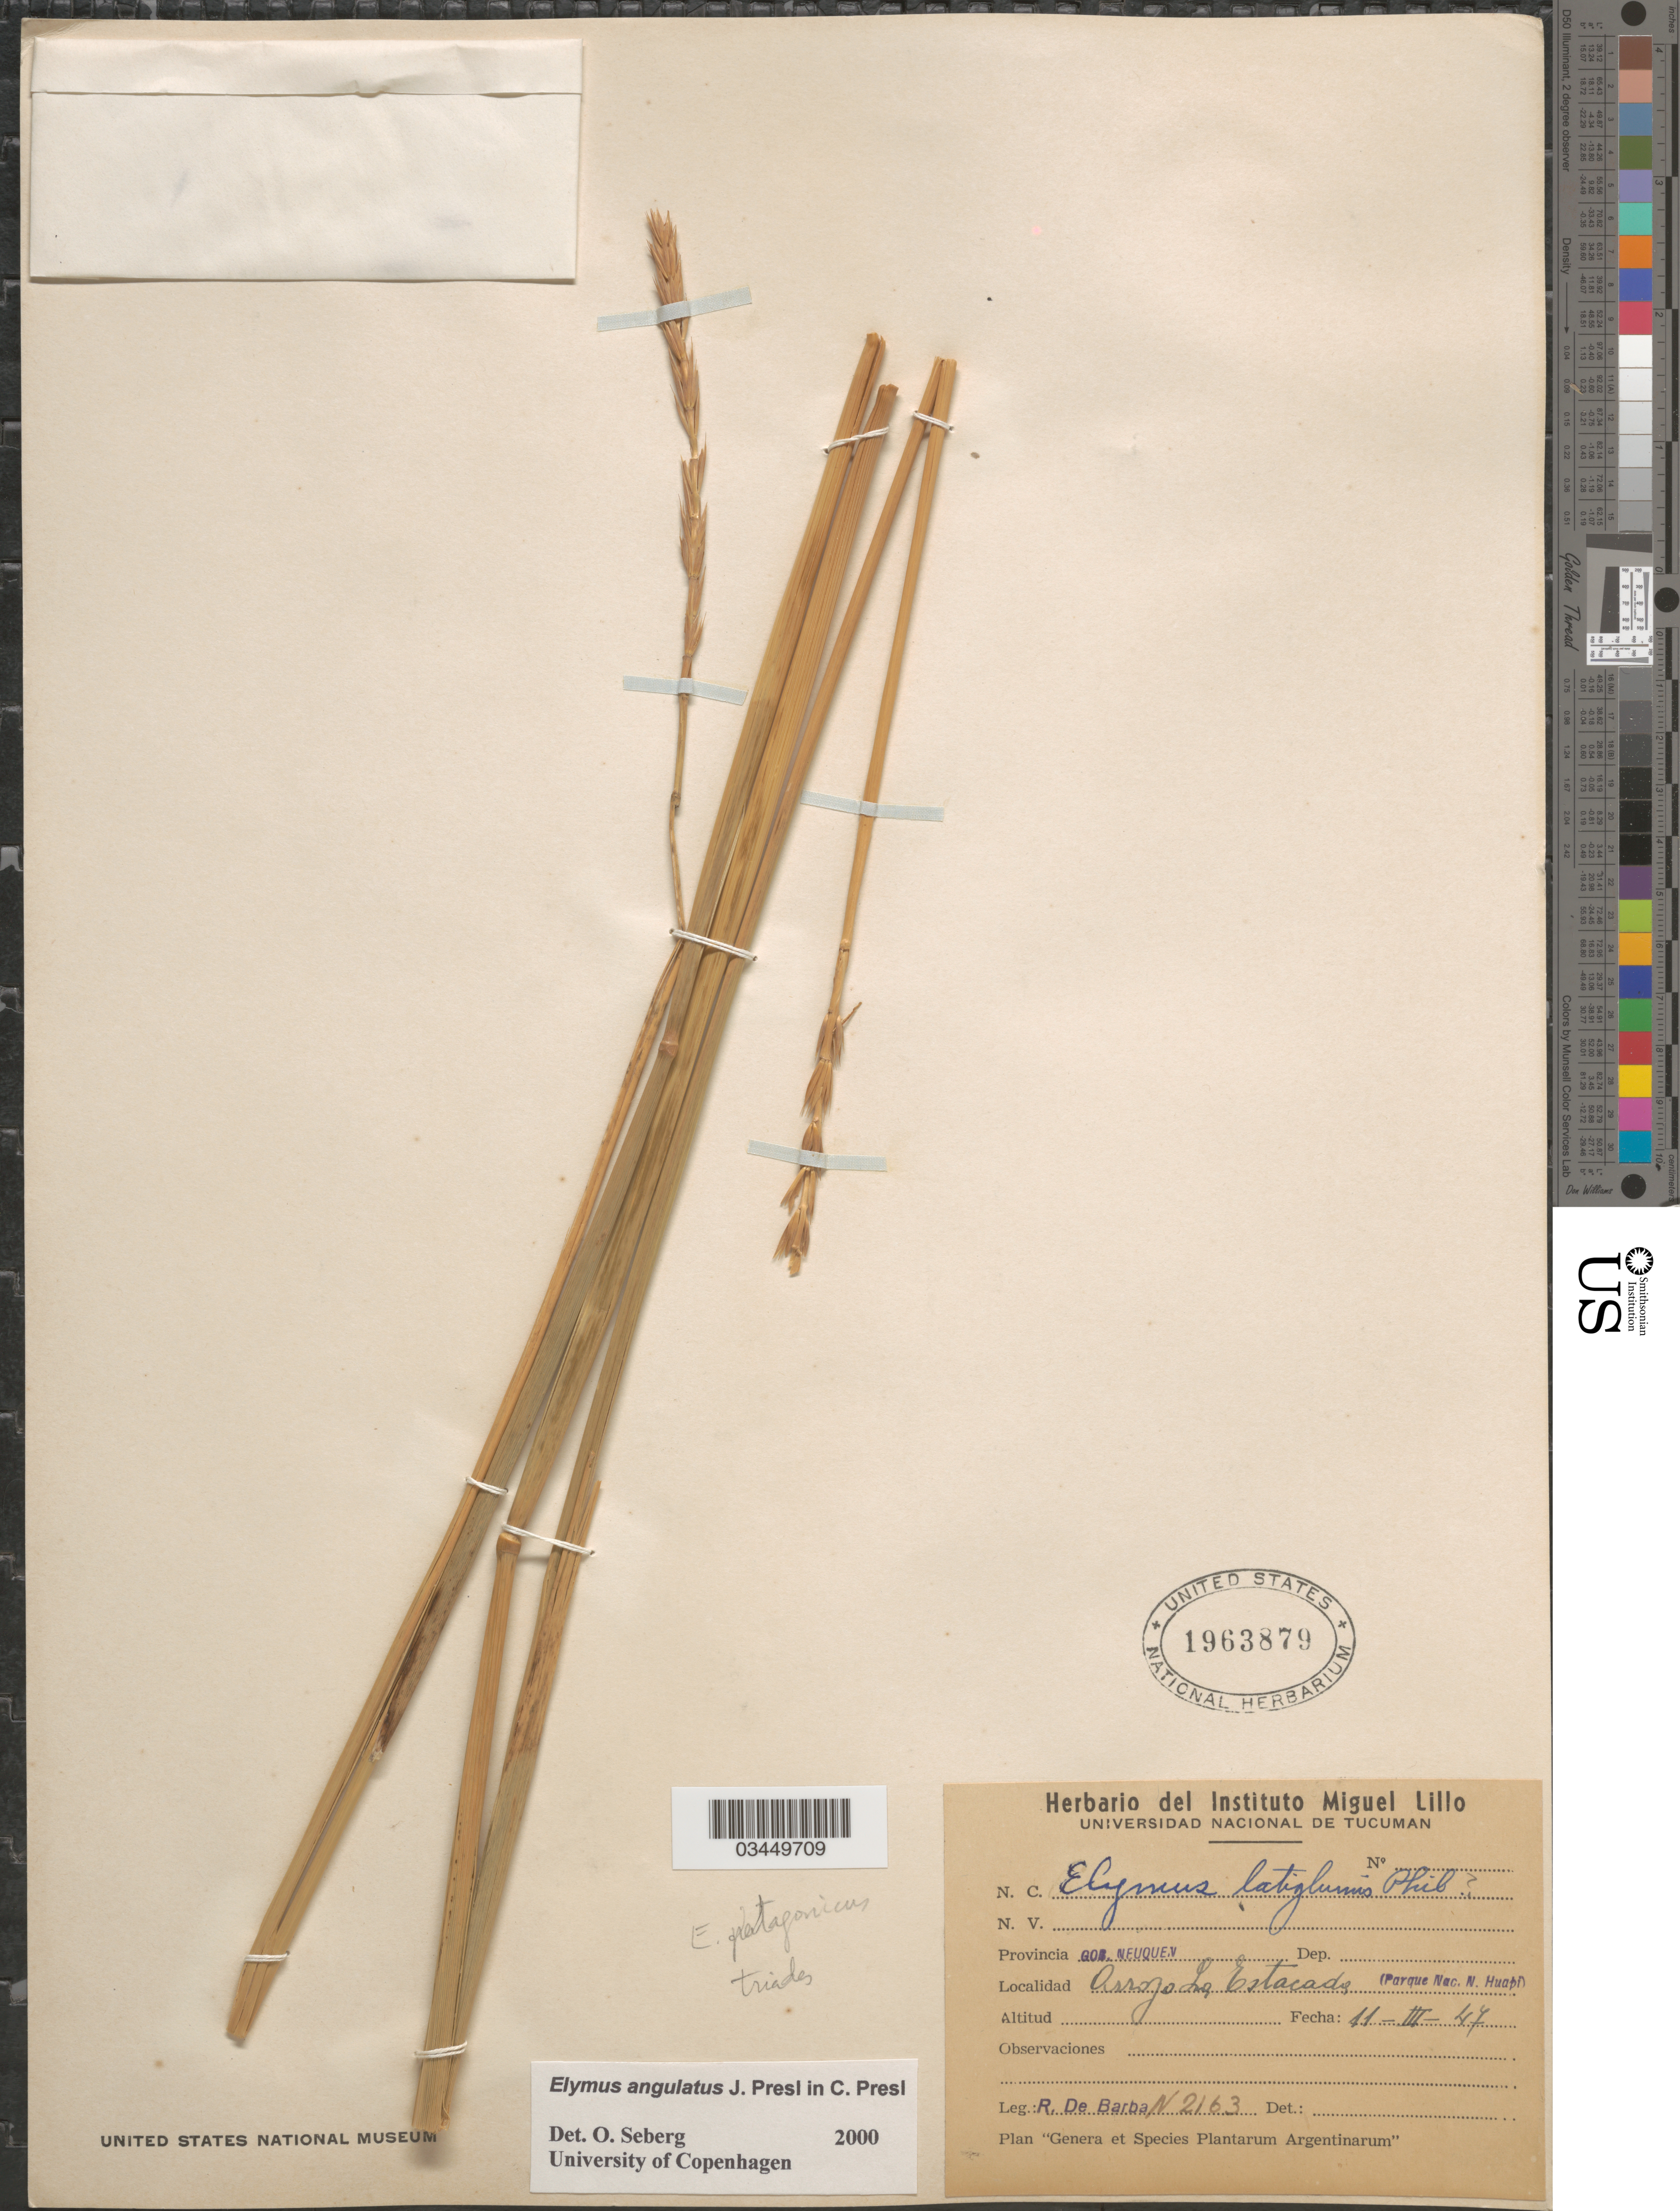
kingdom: Plantae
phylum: Tracheophyta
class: Liliopsida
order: Poales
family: Poaceae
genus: Elymus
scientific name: Elymus angulatus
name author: J. Presl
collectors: R. De Barba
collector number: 2163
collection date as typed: Transcribed d/m/y: 11/3/47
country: Argentina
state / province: Neuquen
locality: Gob. Neuquen. Arroyo La Estacada. (Parque Nac. N. Huapi).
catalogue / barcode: US 1963879